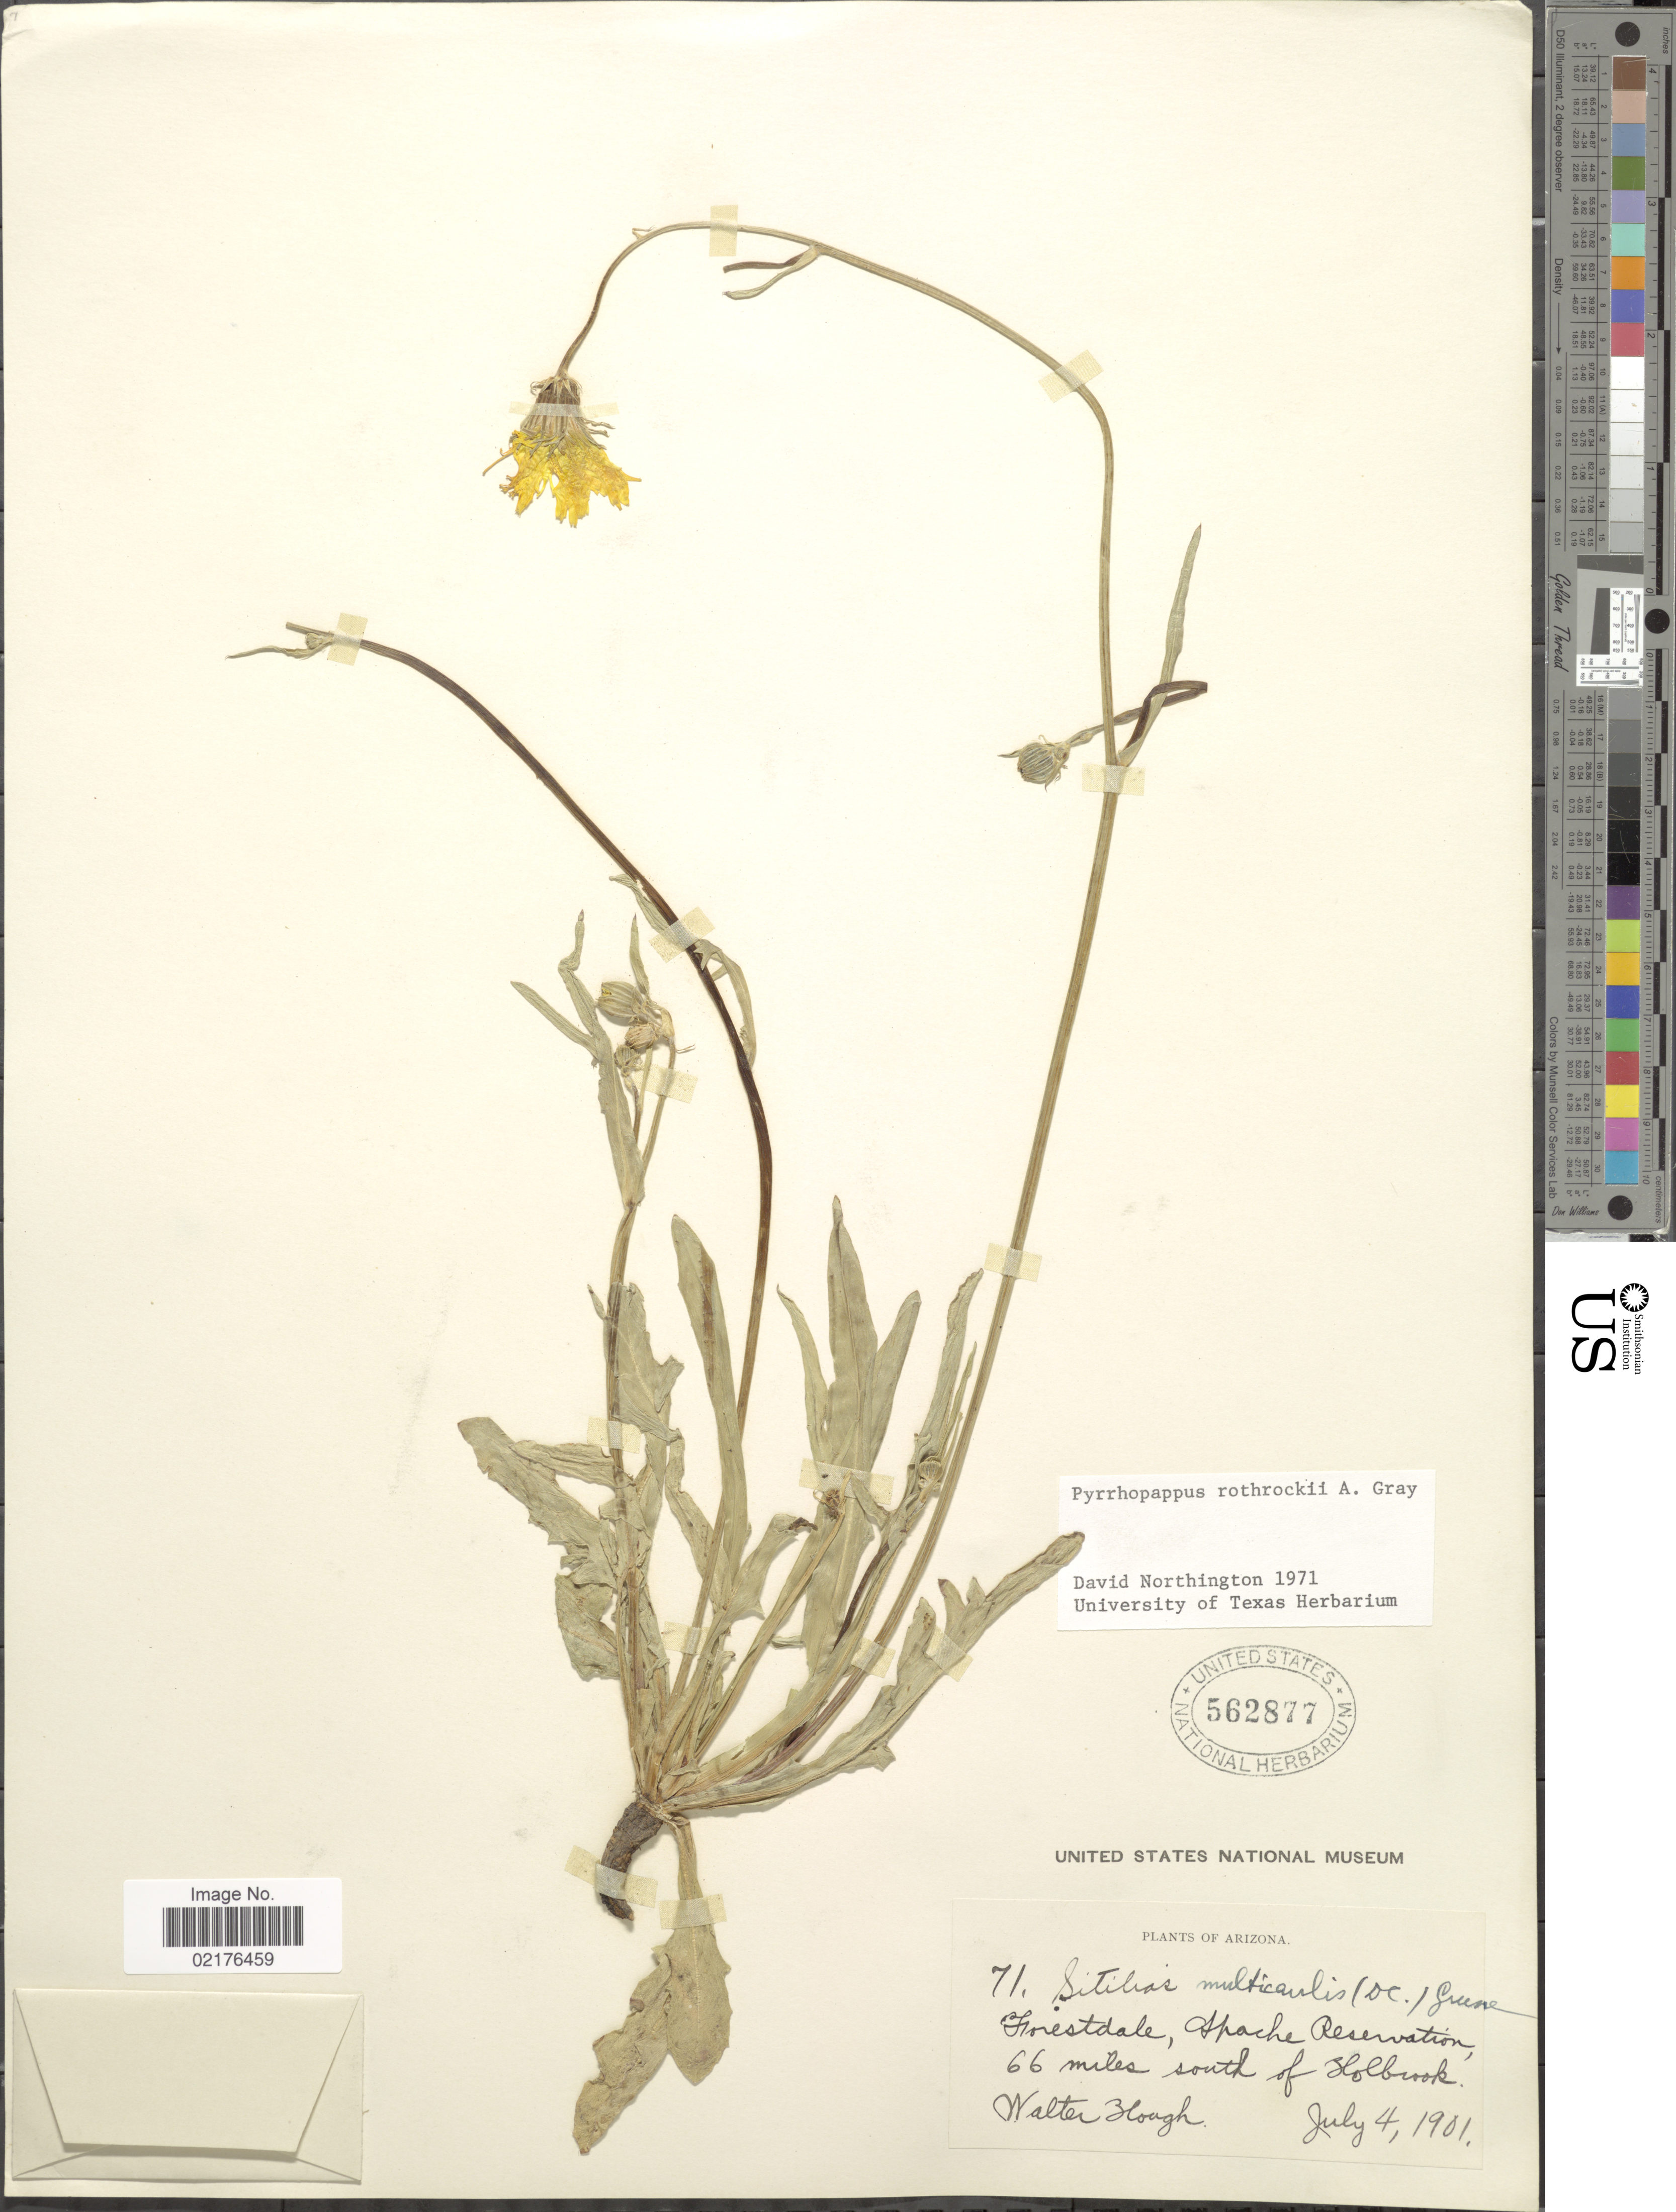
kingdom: Plantae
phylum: Tracheophyta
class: Magnoliopsida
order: Asterales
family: Asteraceae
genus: Pyrrhopappus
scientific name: Pyrrhopappus rothrockii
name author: A. Gray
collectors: W. Hough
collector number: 71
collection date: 1901-07-04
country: United States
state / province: Arizona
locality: Forestdale, Spache Reservation, 66 miles south of Holbrook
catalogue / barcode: US 562877